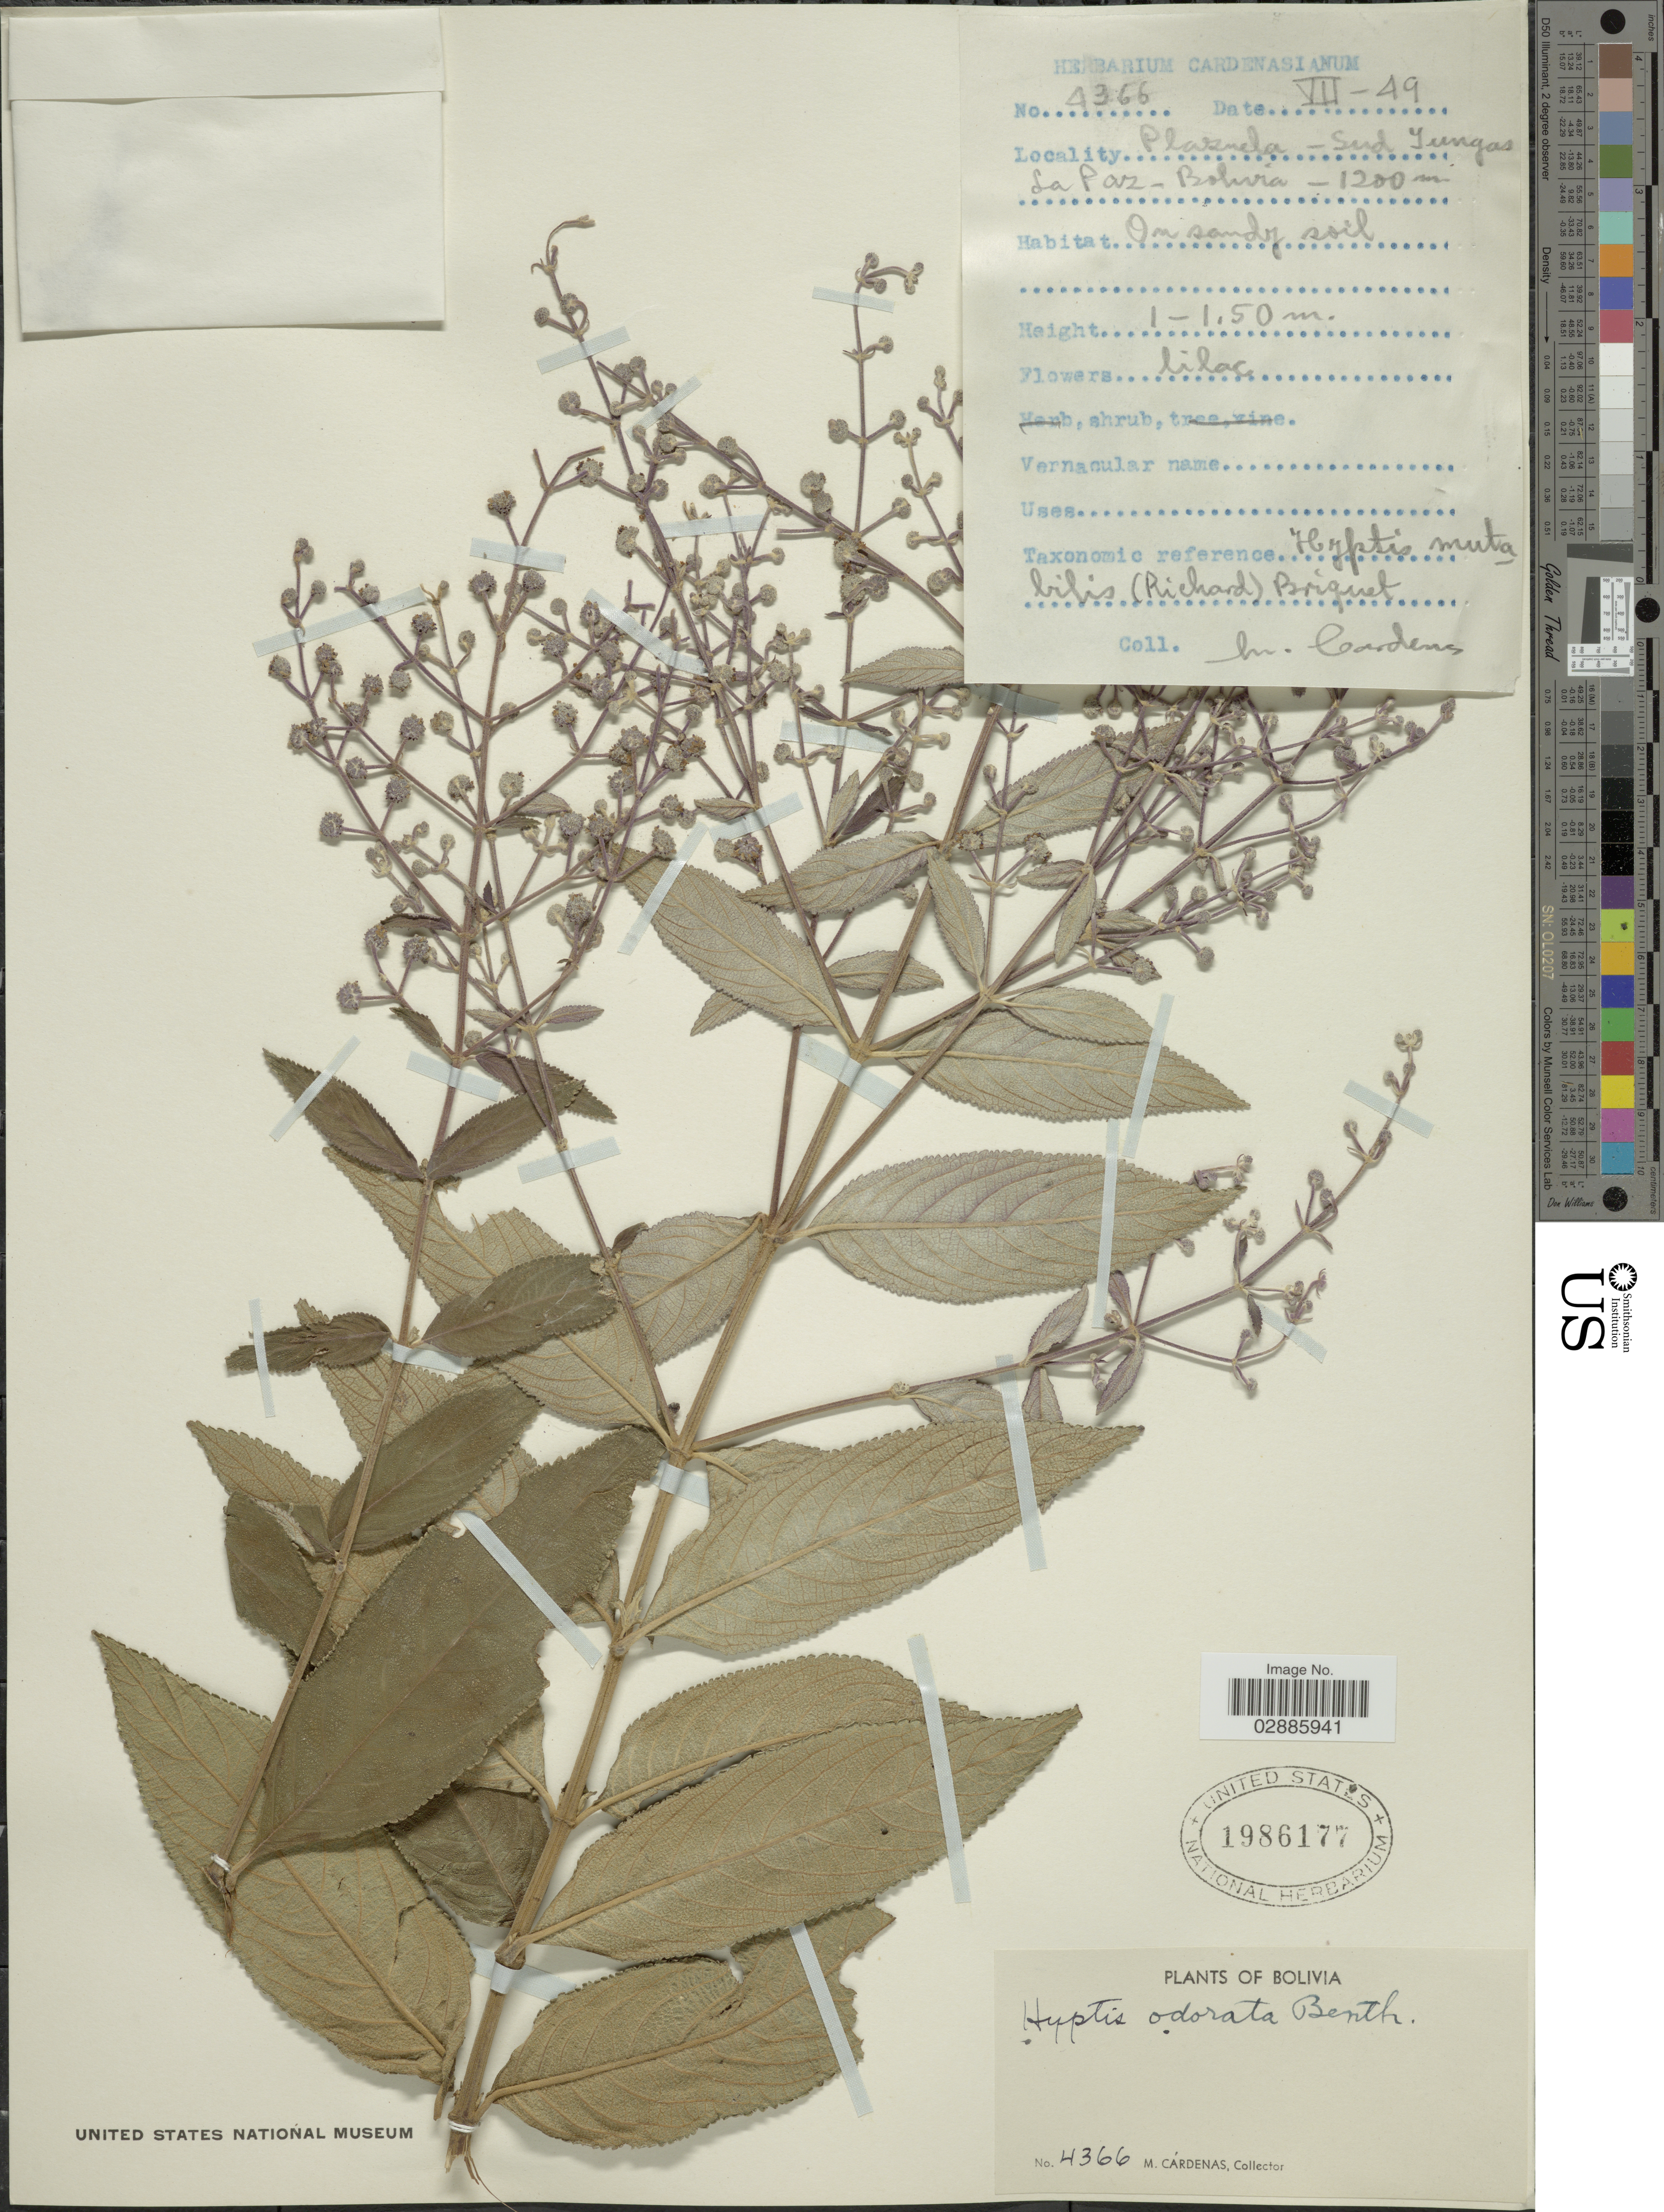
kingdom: Plantae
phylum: Tracheophyta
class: Magnoliopsida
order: Lamiales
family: Lamiaceae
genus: Hyptis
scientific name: Hyptis odorata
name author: Benth.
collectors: M. Cárdenas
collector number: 4366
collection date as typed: Transcribed d/m/y: /8/49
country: Bolivia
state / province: La Paz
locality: Plazuela - Sud Yungas.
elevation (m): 1200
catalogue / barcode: US 1986177